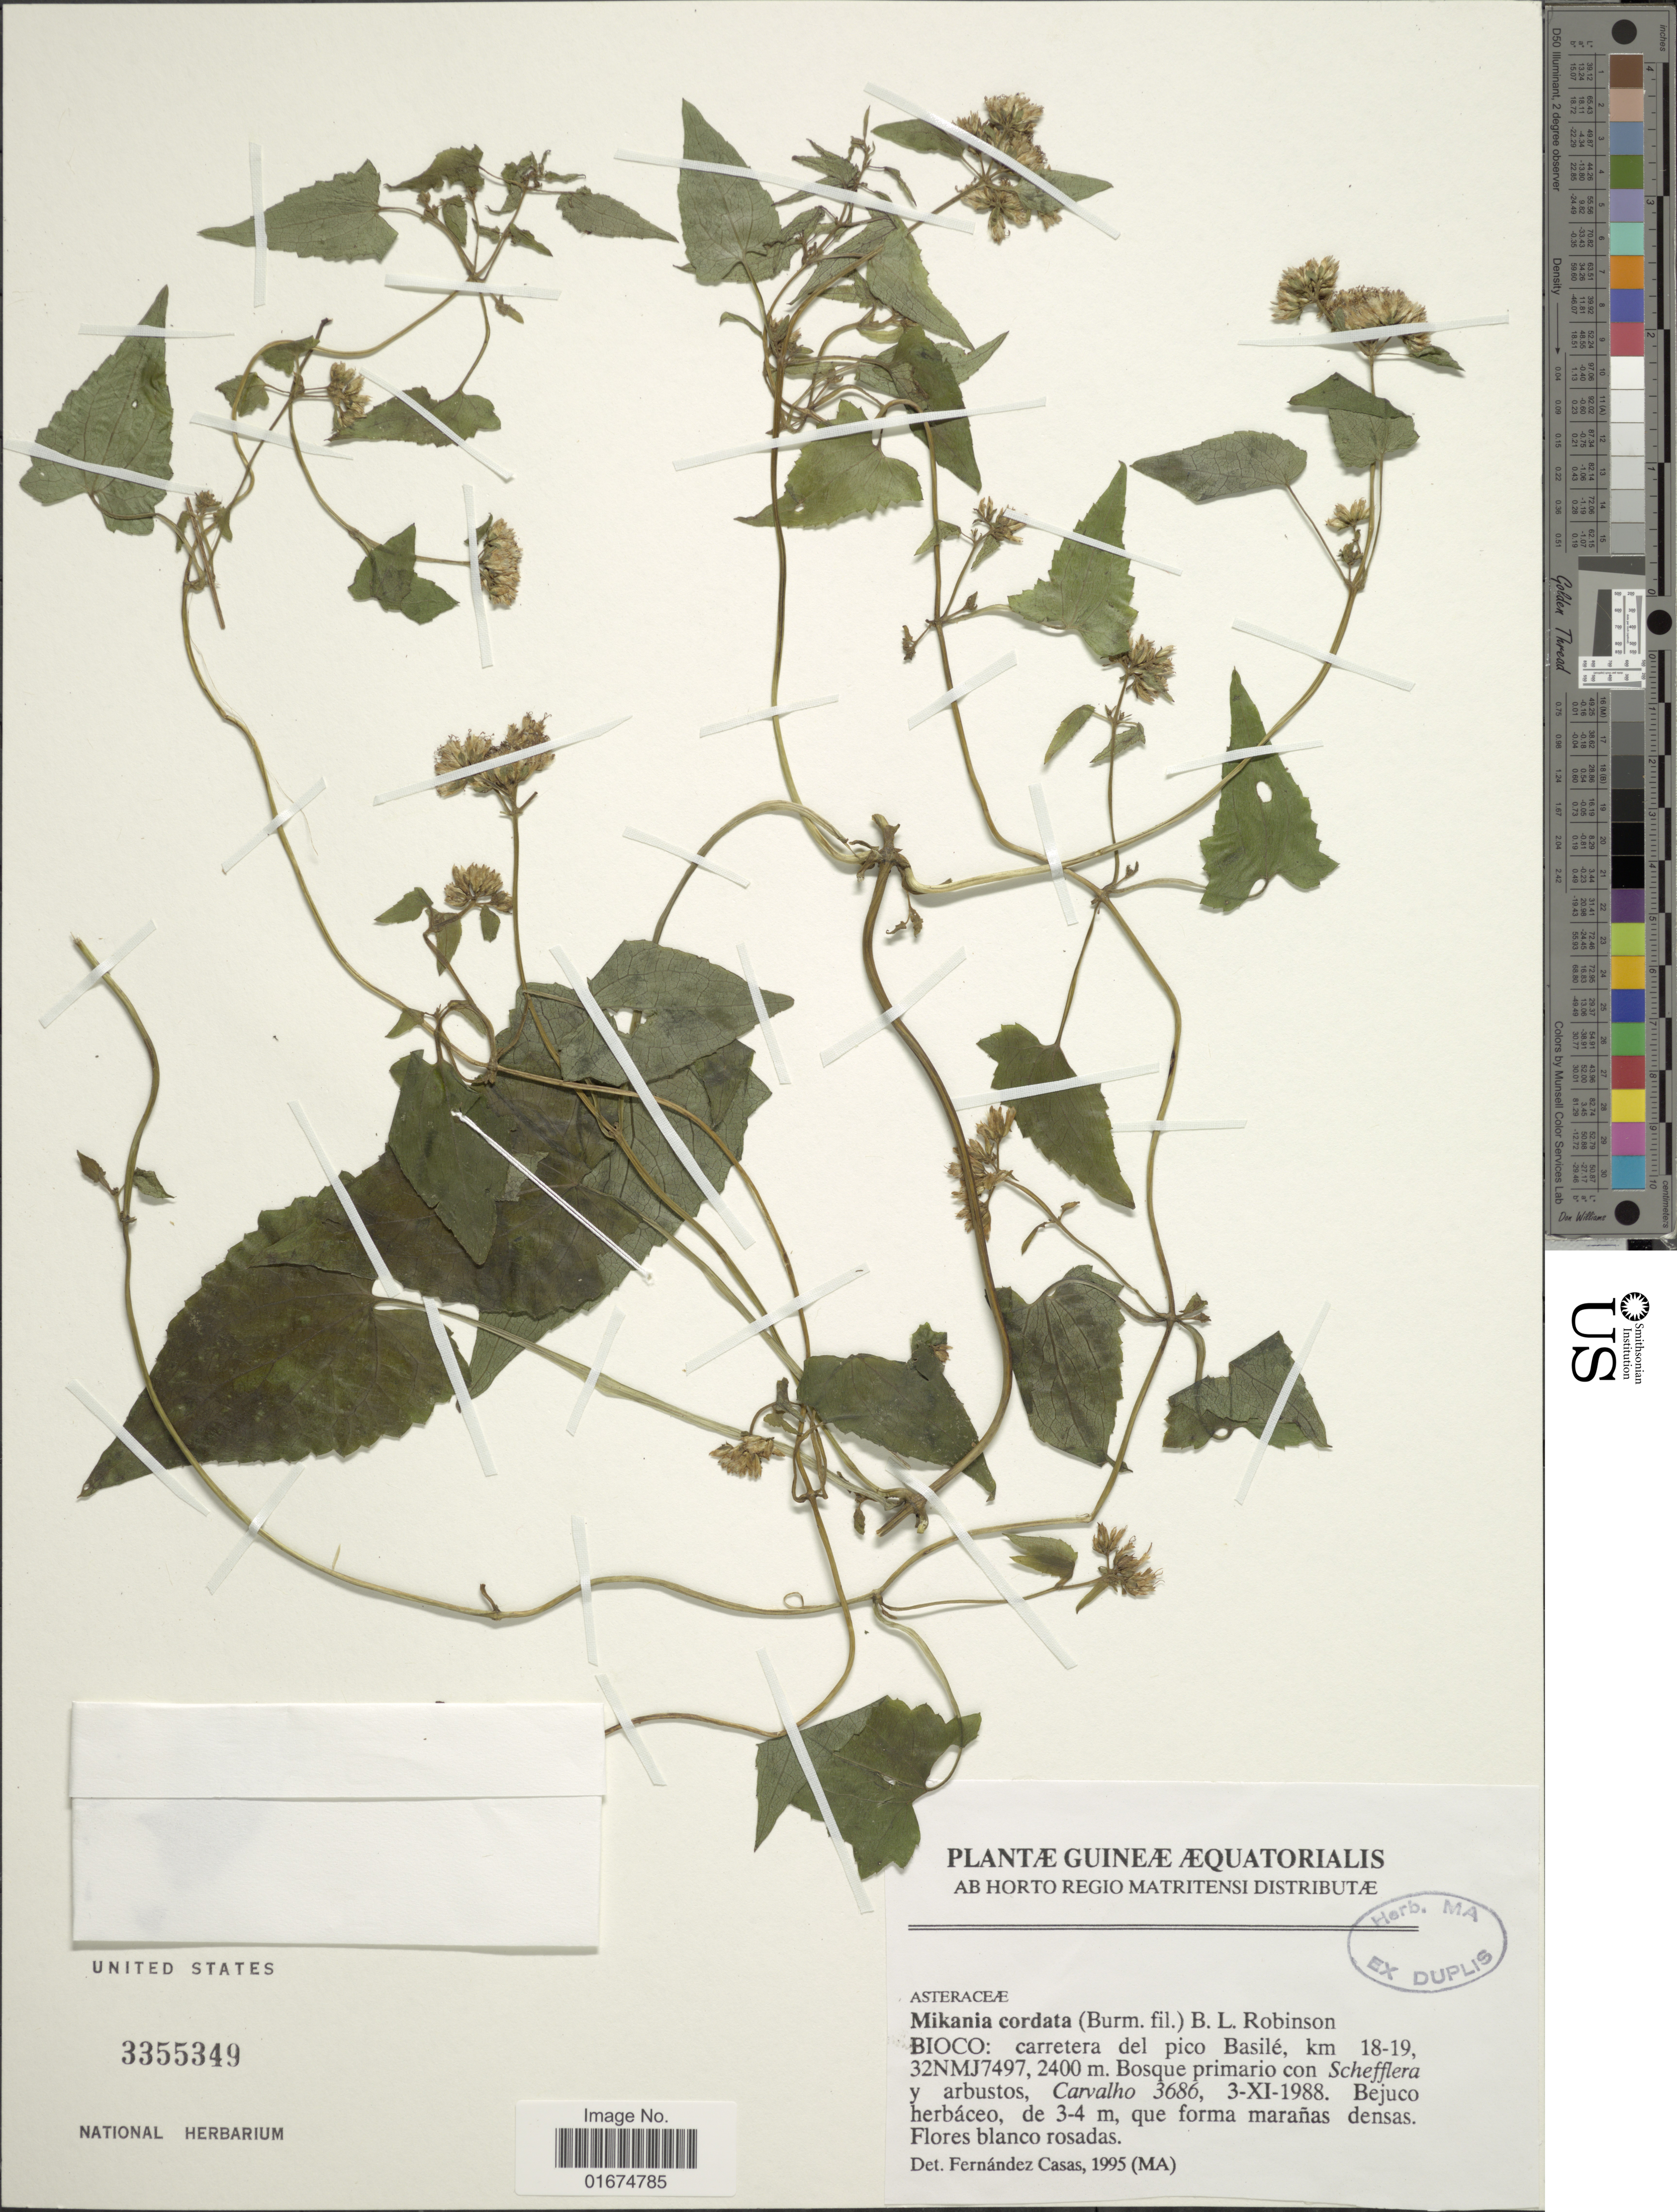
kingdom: Plantae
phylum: Tracheophyta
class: Magnoliopsida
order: Asterales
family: Asteraceae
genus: Mikania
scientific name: Mikania cordata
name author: (Burm. f.) B.L. Rob.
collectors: Carvalho, --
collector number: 3686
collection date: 1988-11-03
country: Equatorial Guinea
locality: Bioco: carretera del pico Basilé, km 18-19 32NMJ7497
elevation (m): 2400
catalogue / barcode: US 3355349